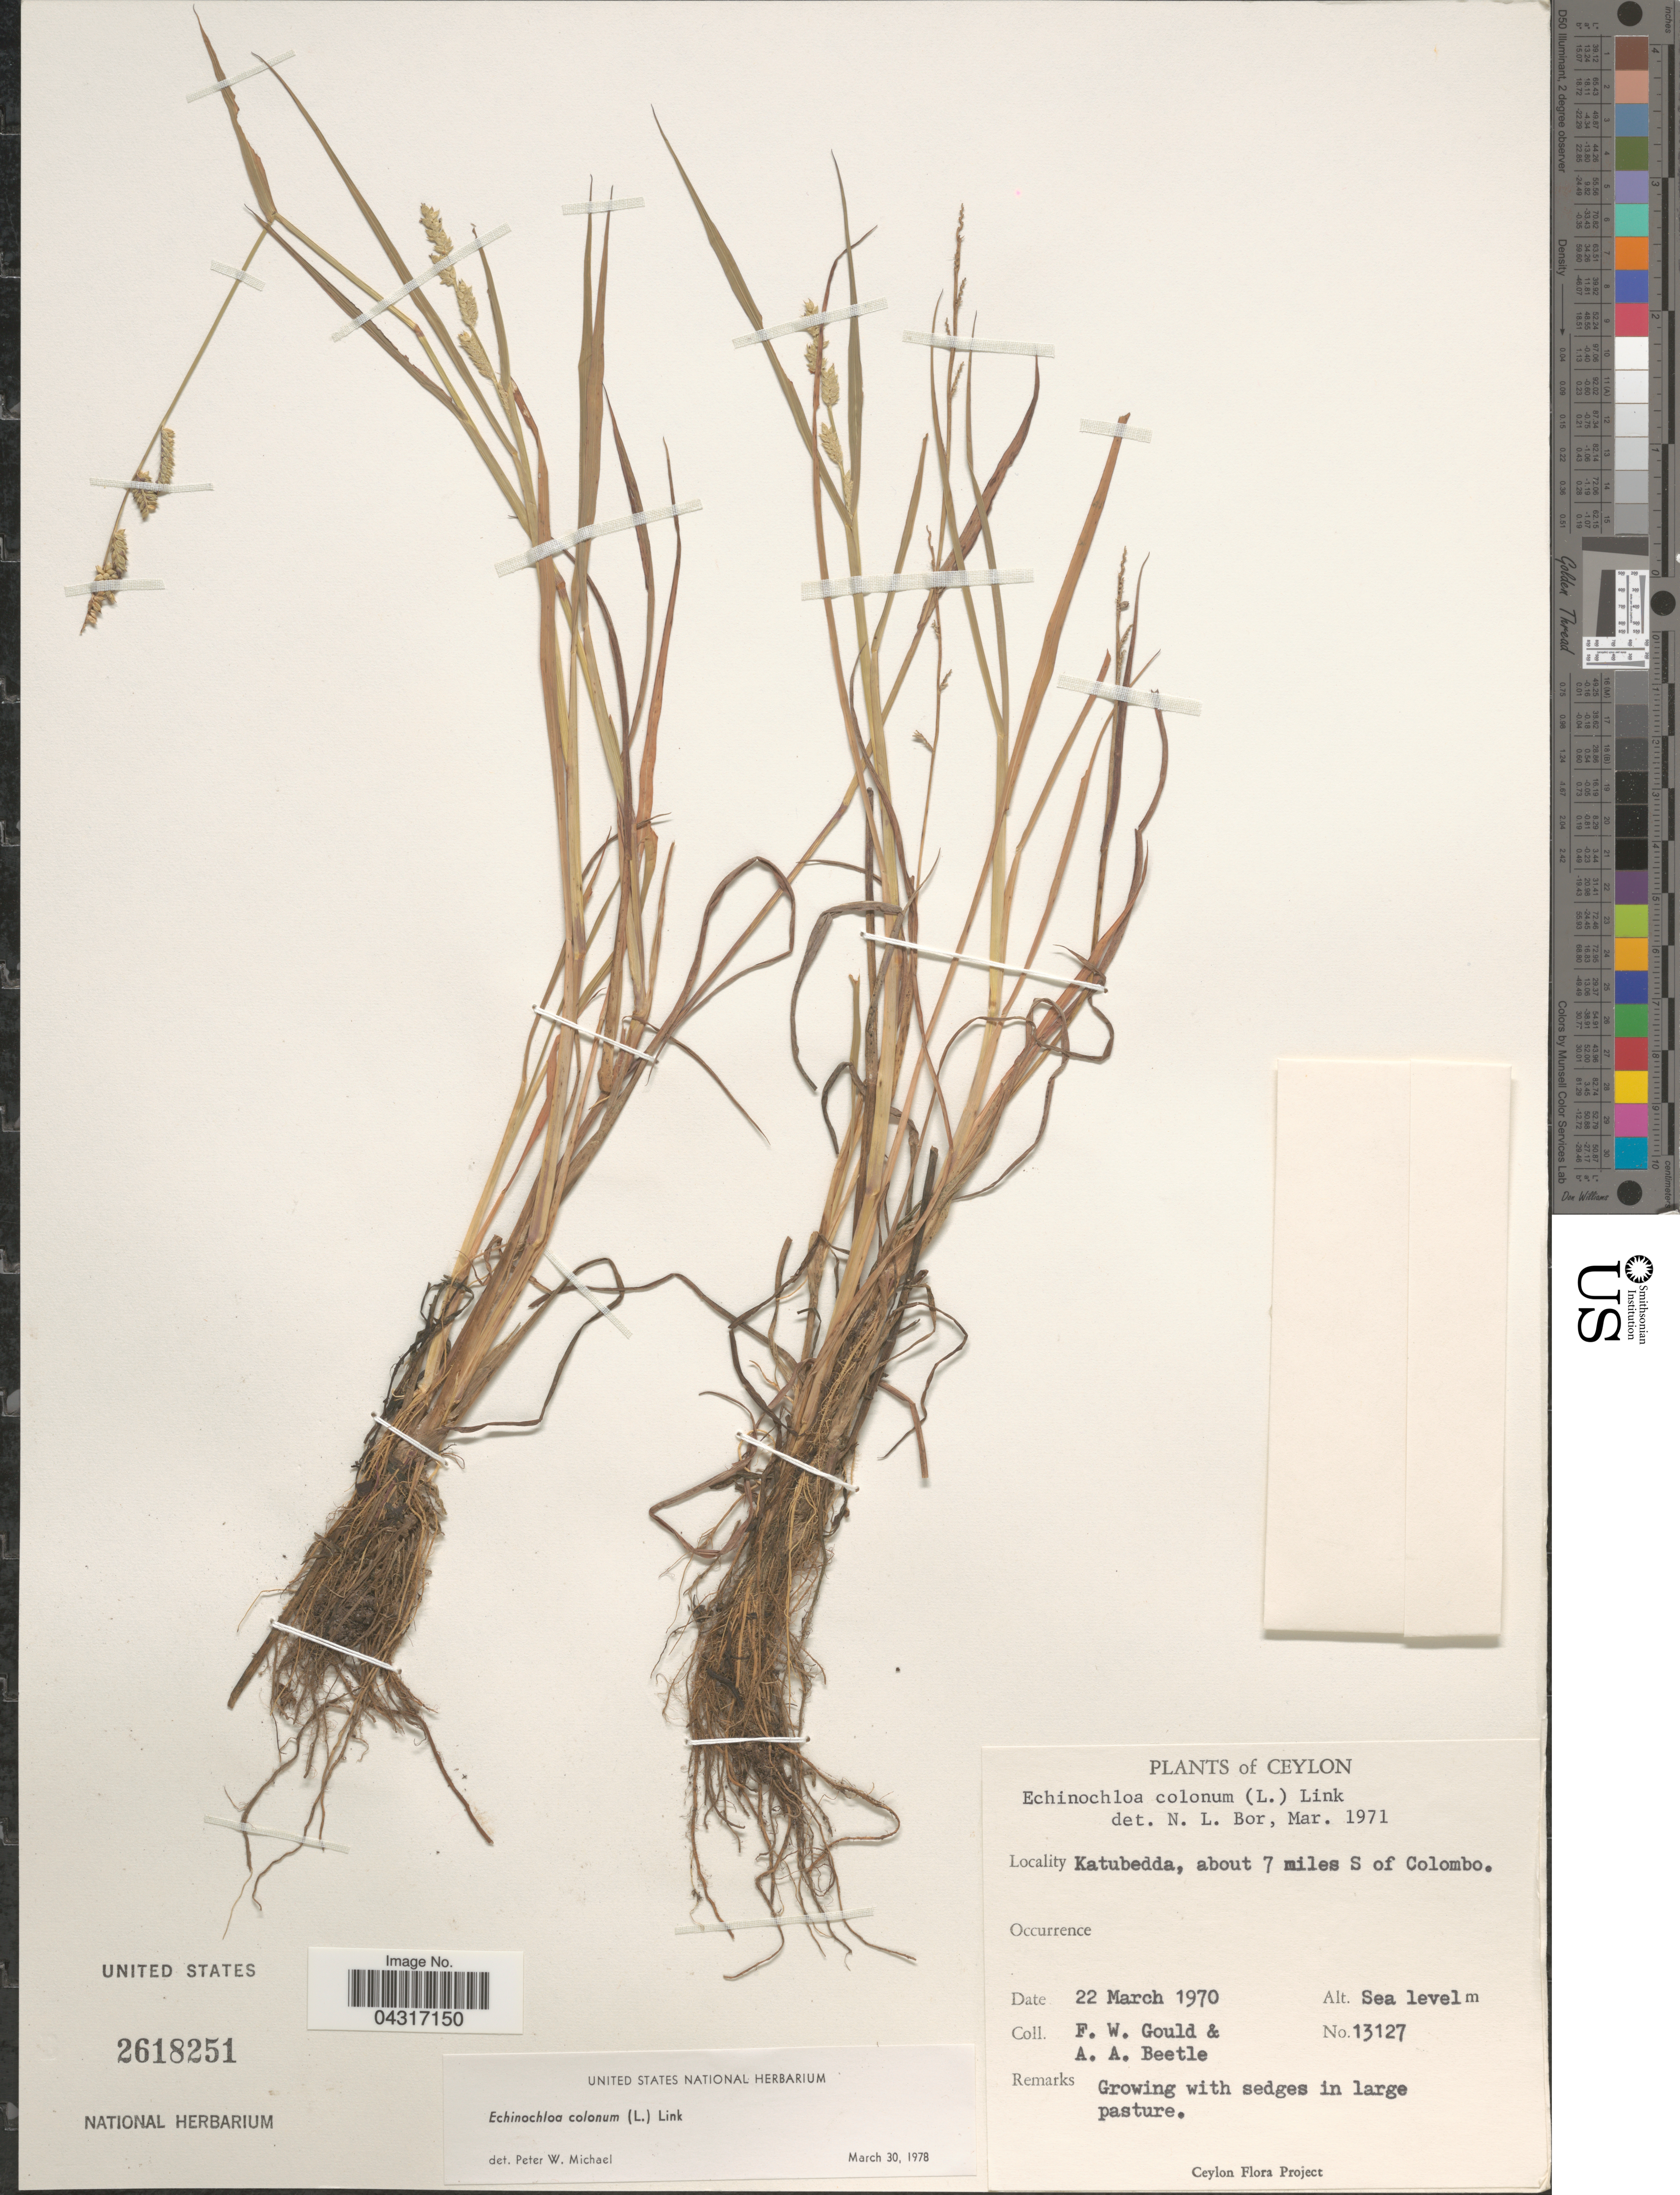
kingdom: Plantae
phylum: Tracheophyta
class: Liliopsida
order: Poales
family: Poaceae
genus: Echinochloa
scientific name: Echinochloa colona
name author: (L.) Link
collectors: F. W. Gould & A. A. Beetle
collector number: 13127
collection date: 1970-03-22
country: Sri Lanka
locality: Ceylon. Katubedda, about 7 miles S of Colombo.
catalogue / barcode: US 2618251